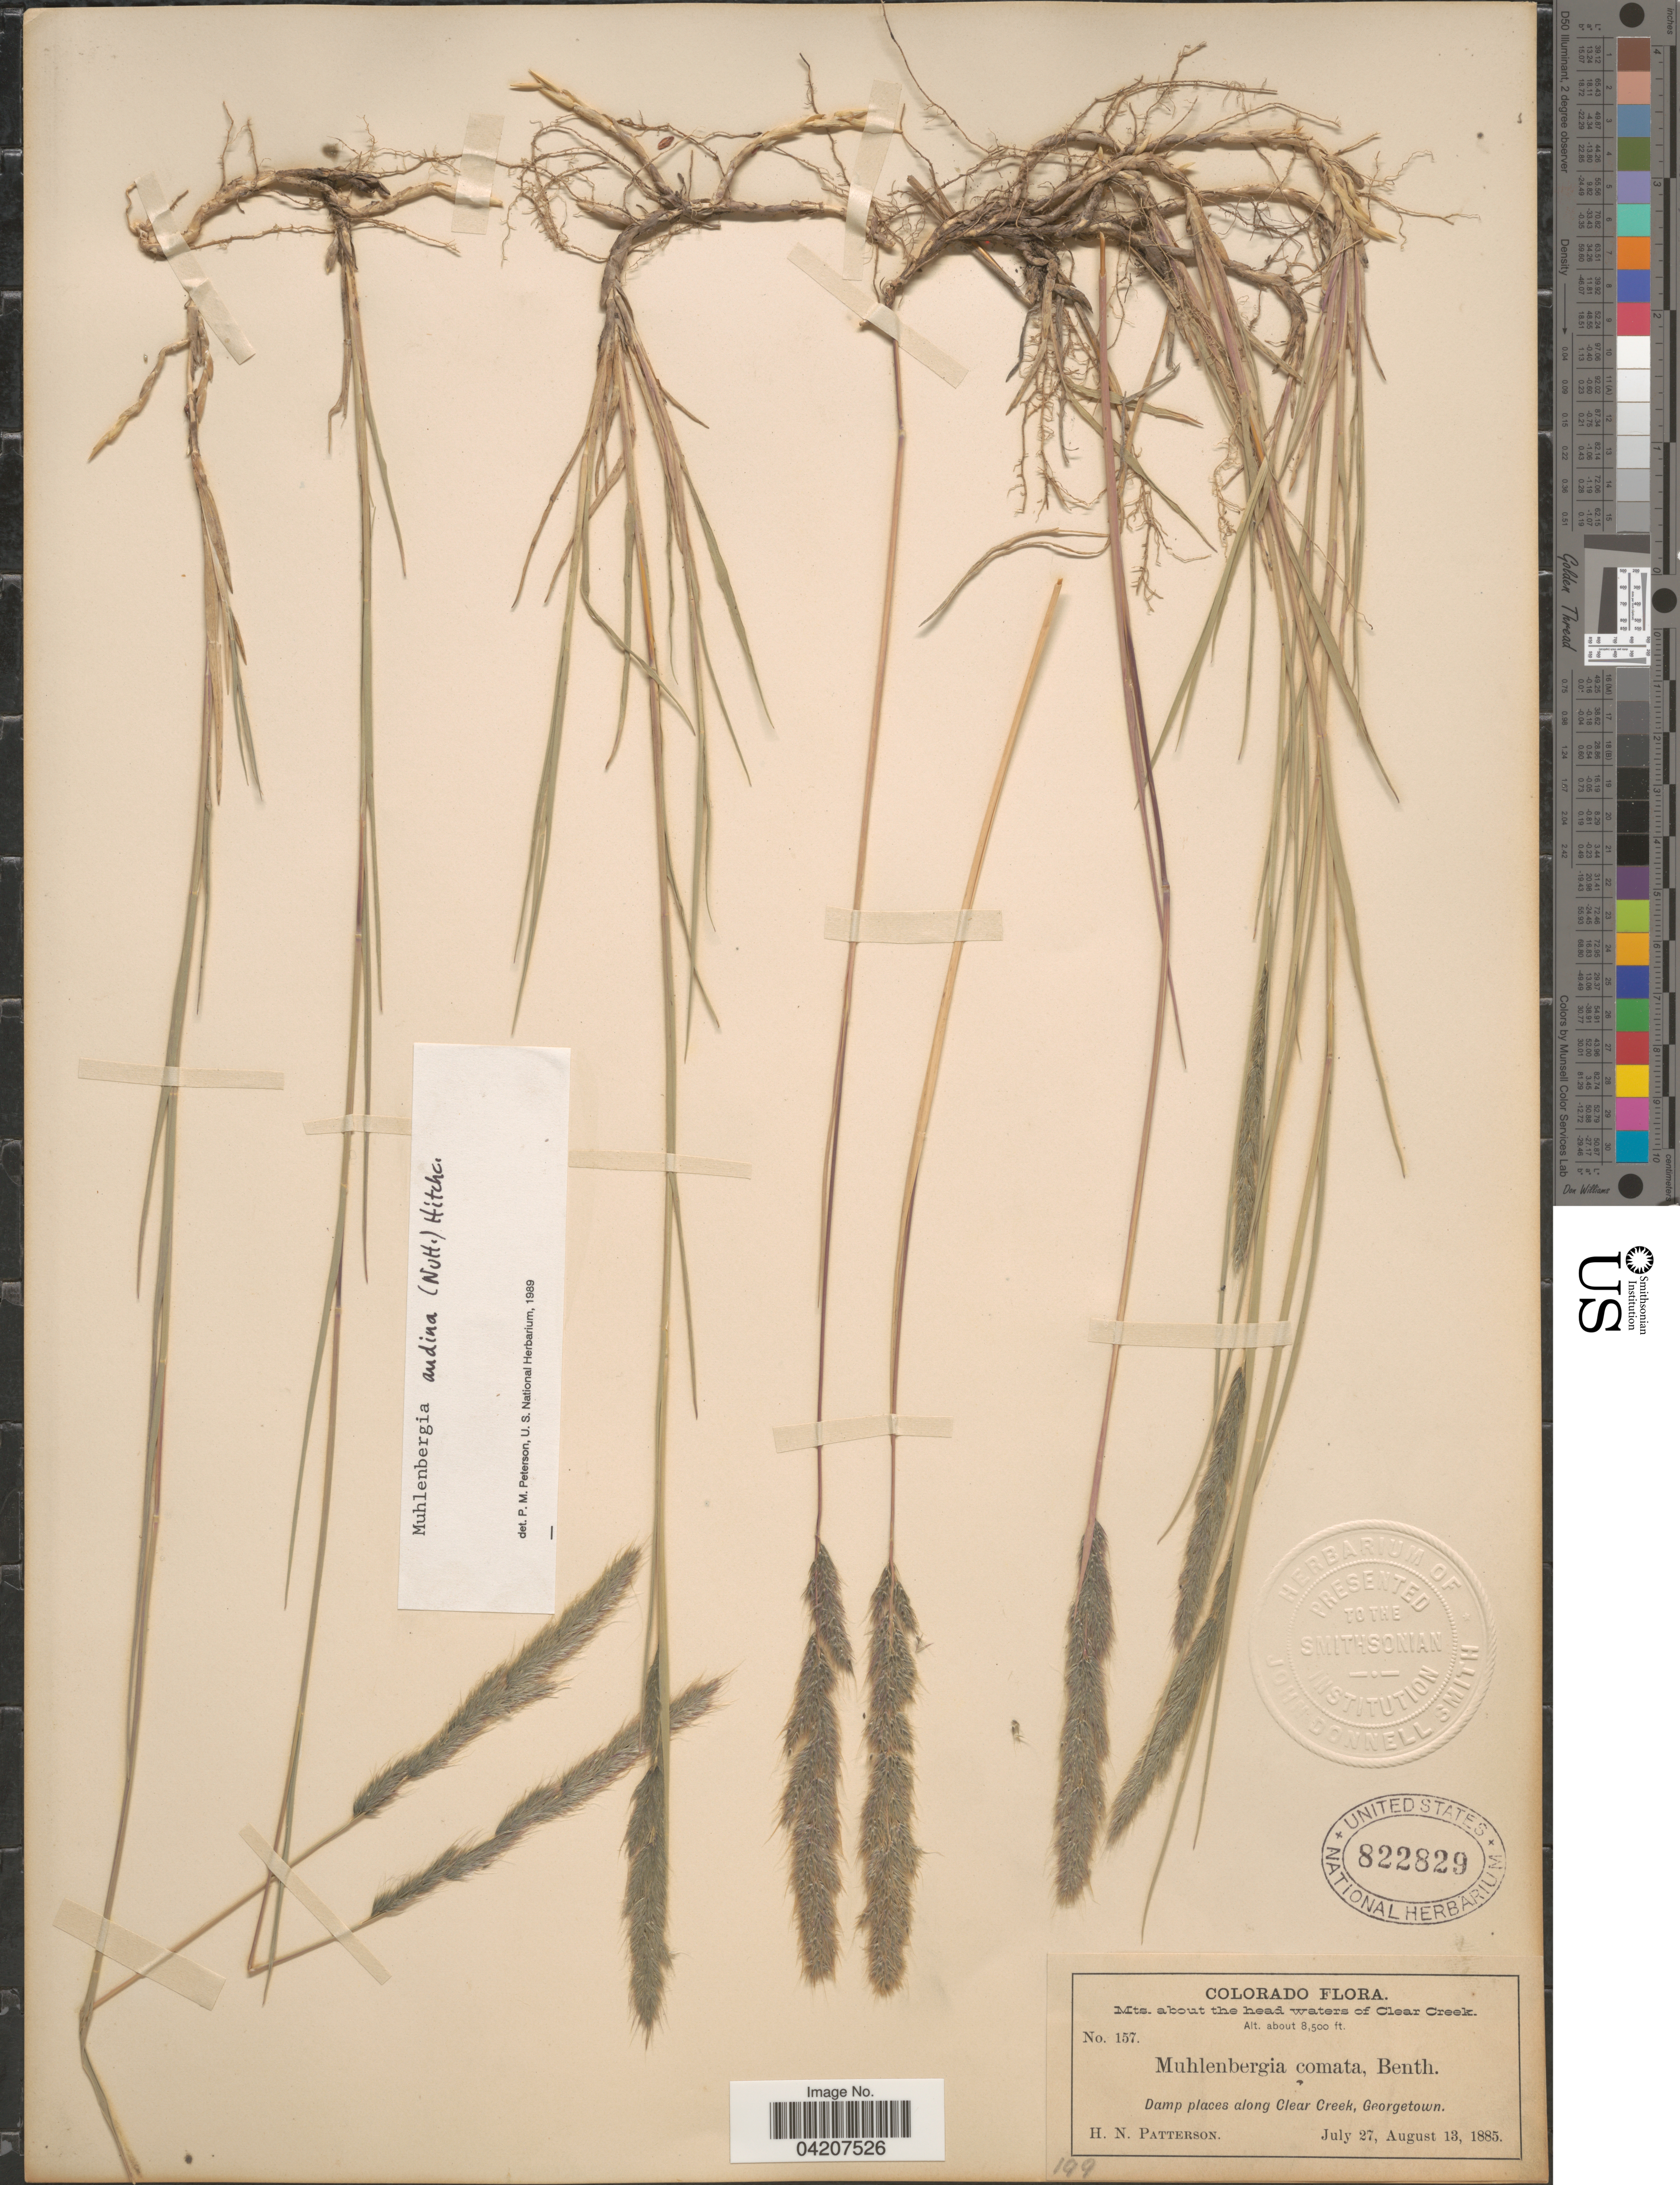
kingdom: Plantae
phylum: Tracheophyta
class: Liliopsida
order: Poales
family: Poaceae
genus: Muhlenbergia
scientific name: Muhlenbergia andina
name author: (Nutt.) Hitchc.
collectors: H. N. Patterson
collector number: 157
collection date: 1885-07-27/1885-08-13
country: United States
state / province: Colorado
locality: Mts. about the head waters of Clear Creek. Damp places along Clear Creek, Georgetown.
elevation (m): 2591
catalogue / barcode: US 822829